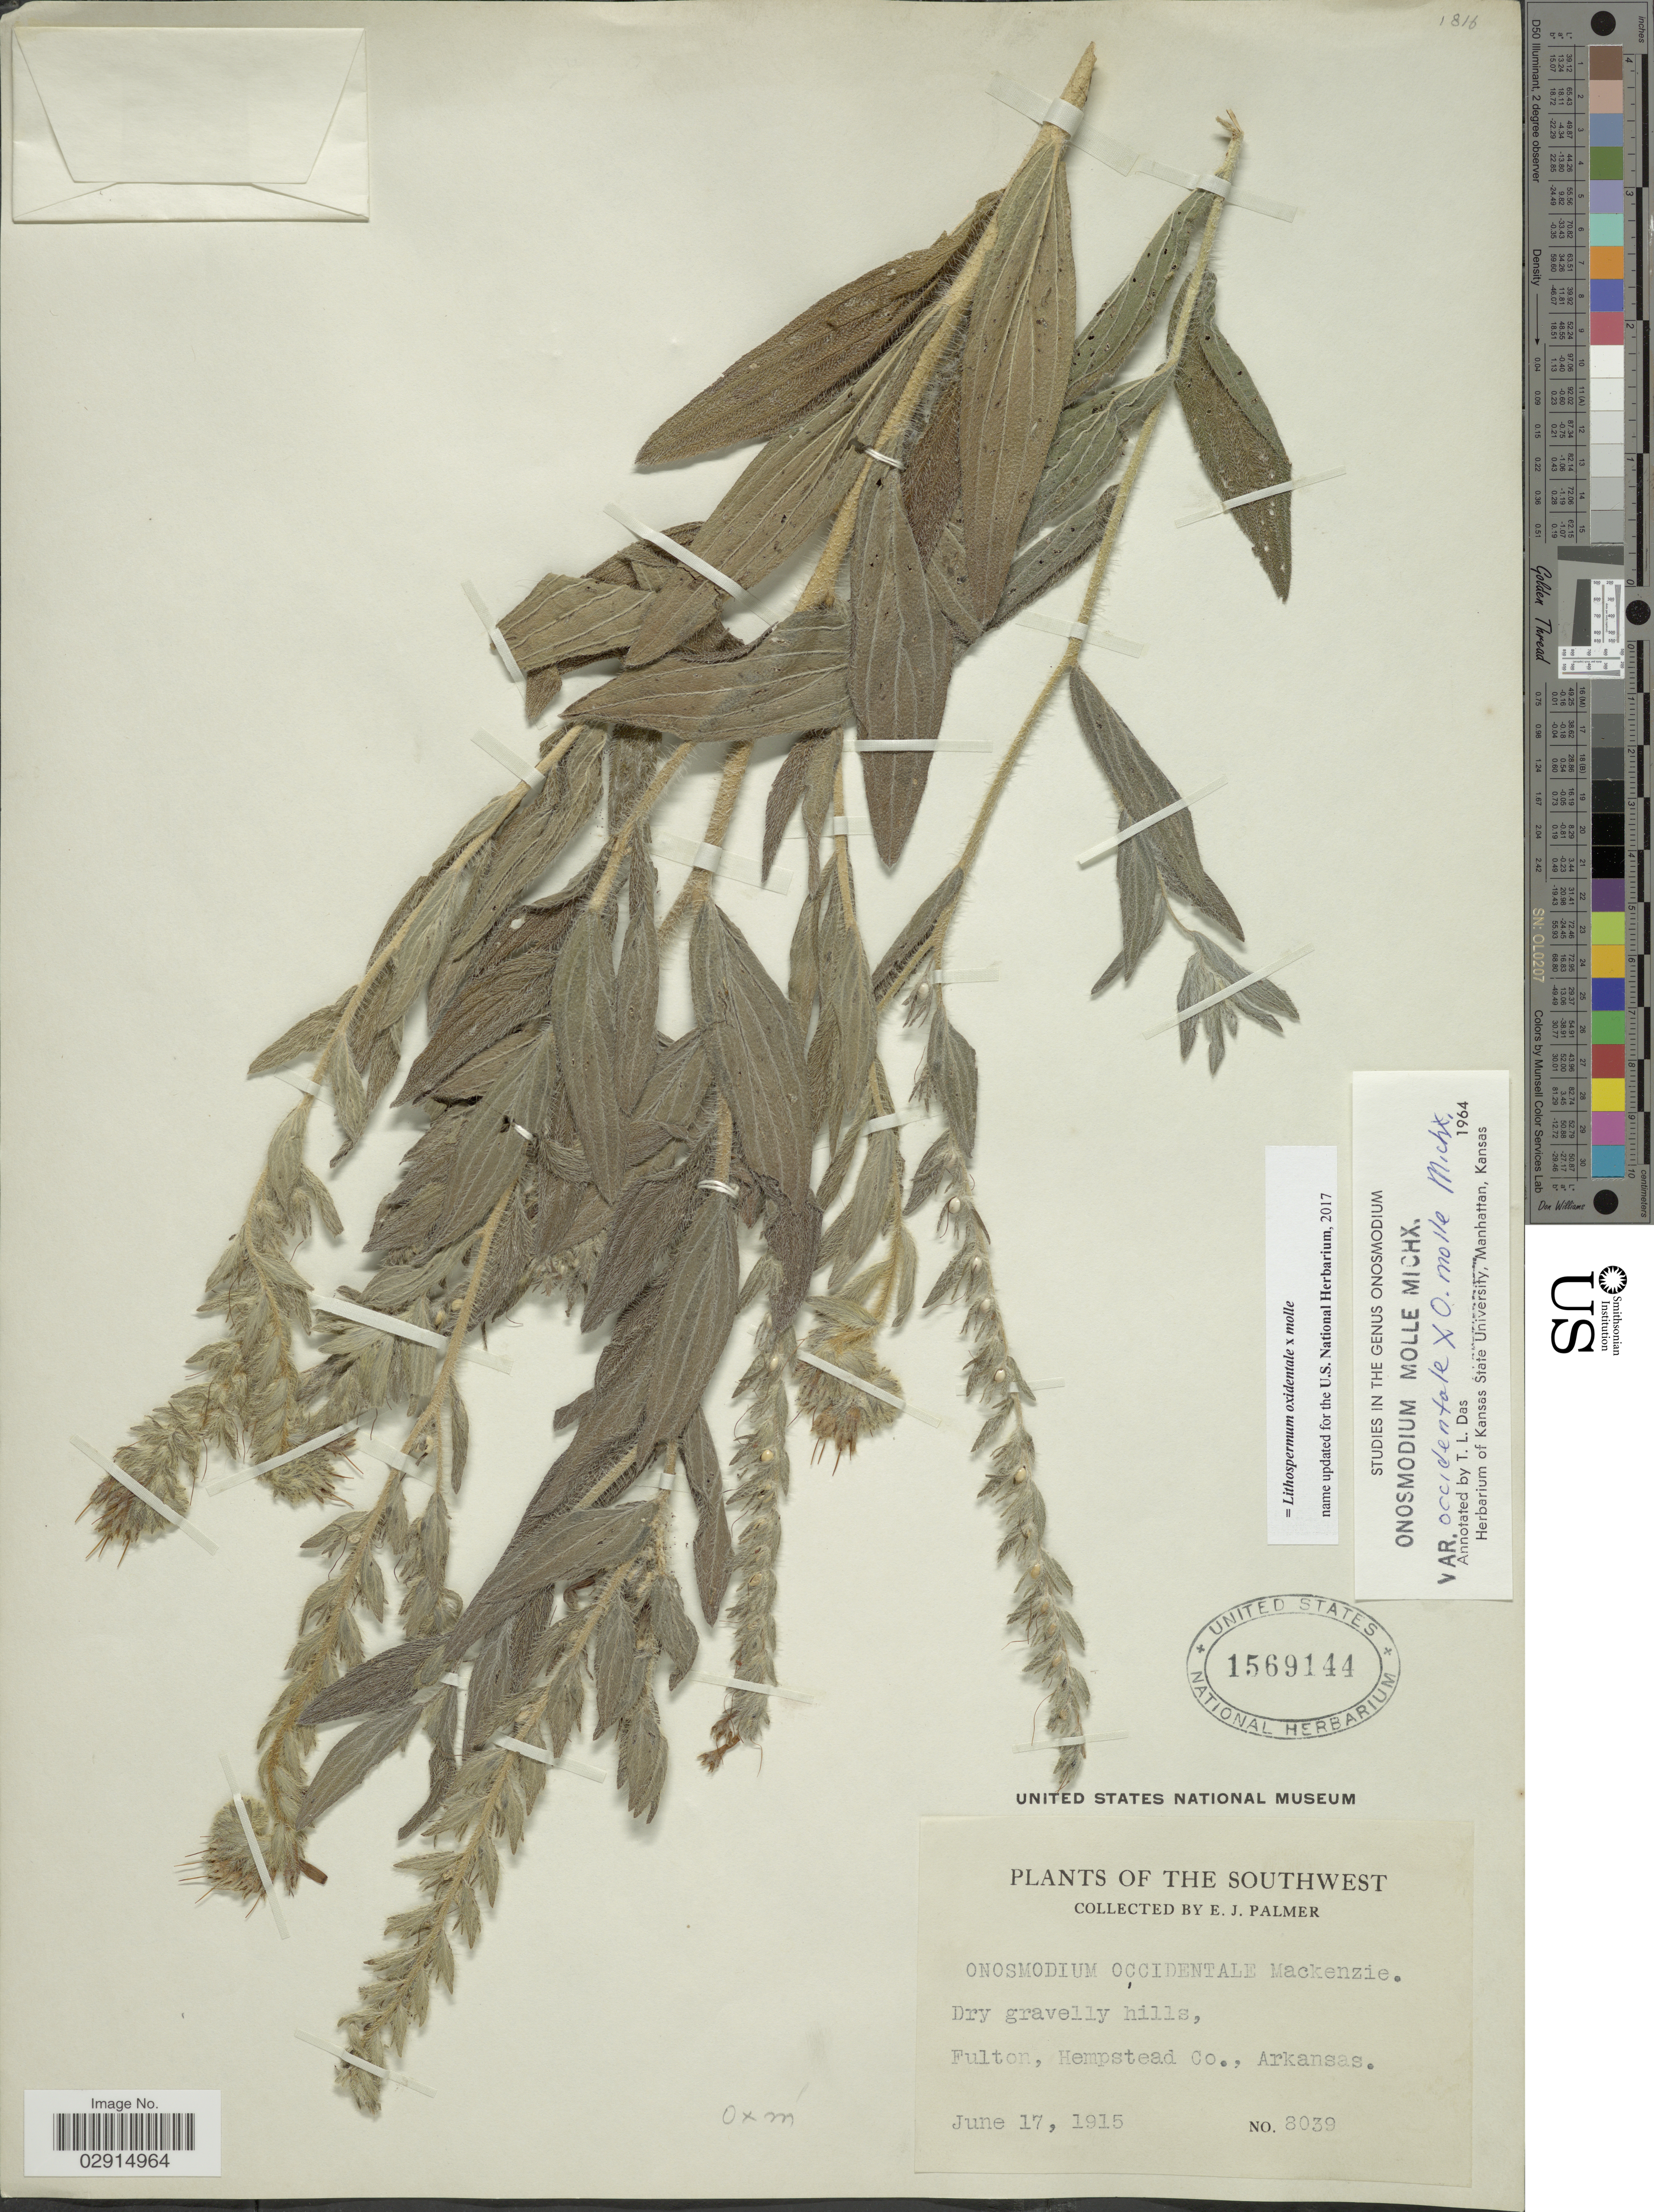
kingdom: Plantae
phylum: Tracheophyta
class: Magnoliopsida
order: Boraginales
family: Boraginaceae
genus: Lithospermum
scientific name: Lithospermum occidentale x L. molle Muhl.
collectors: E. J. Palmer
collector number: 8039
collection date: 1915-06-17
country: United States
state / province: Arkansas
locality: Dry gravelly hills, Fulton, Hempstead Co. The Southwest.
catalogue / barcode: US 1569144